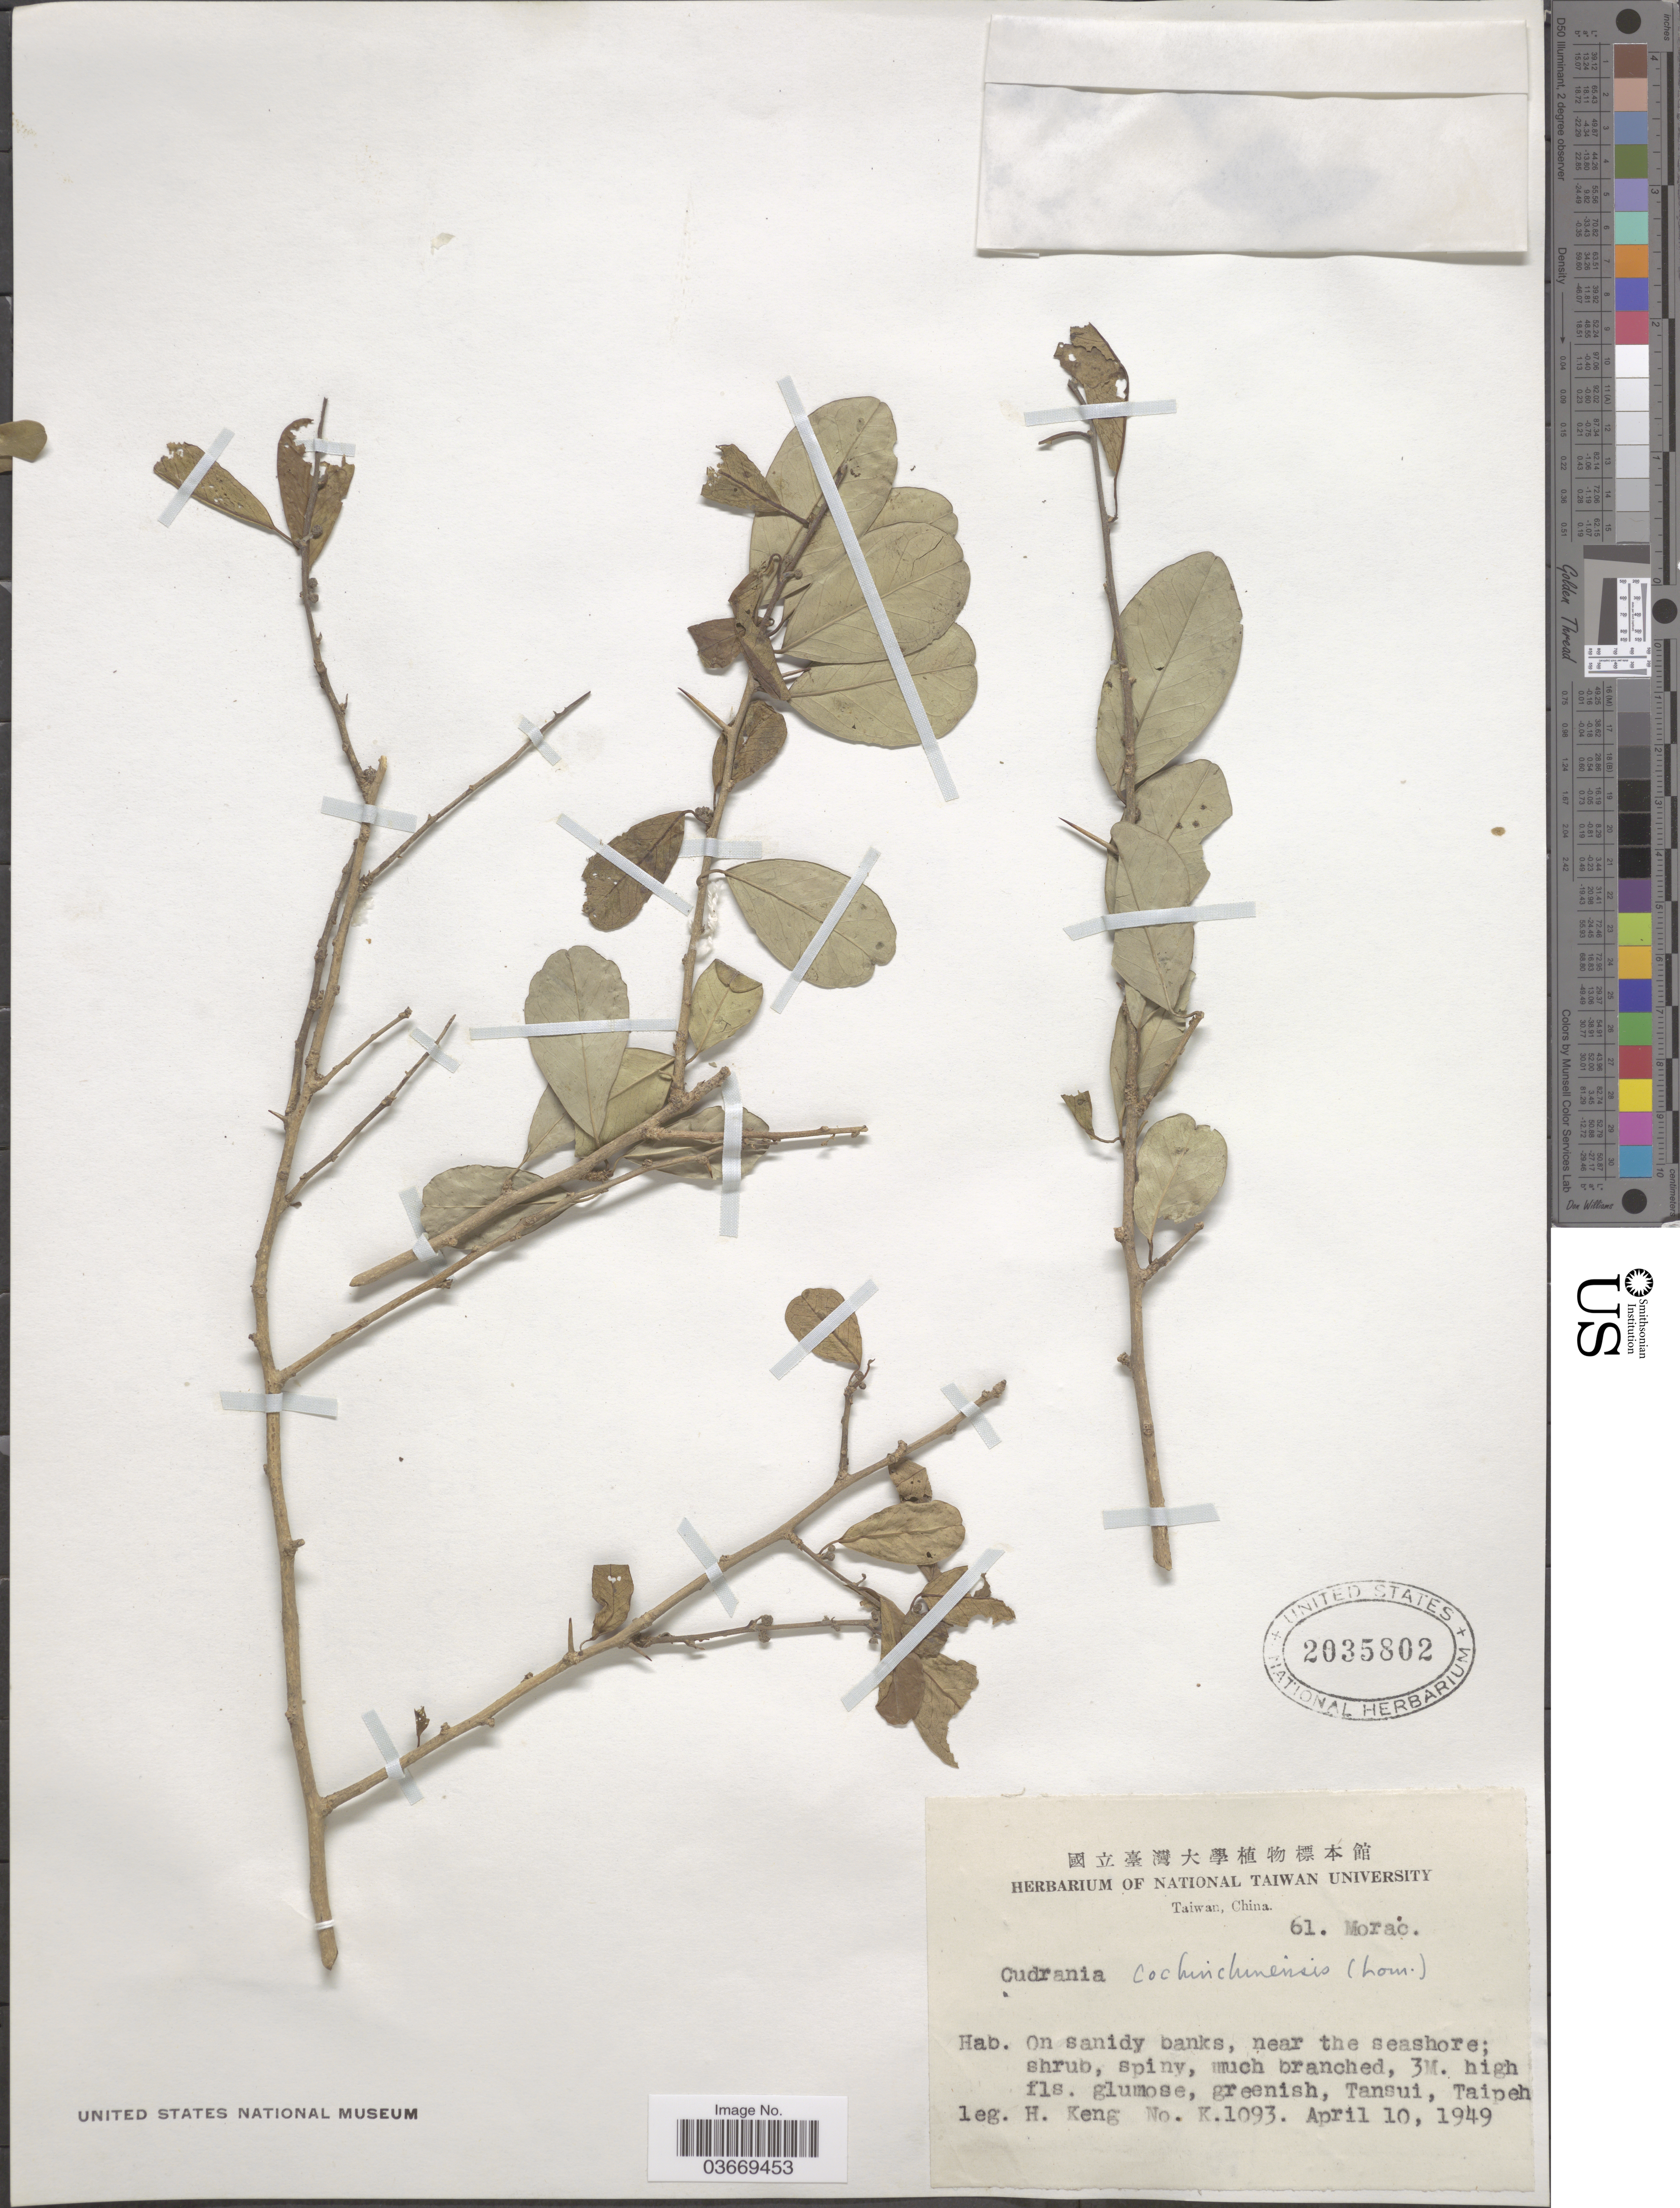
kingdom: Plantae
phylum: Tracheophyta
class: Magnoliopsida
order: Rosales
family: Moraceae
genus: Maclura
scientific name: Maclura cochinchinensis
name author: (Lour.) Corner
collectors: H. Keng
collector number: K1093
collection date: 1949-04-10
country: Taiwan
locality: Tansui, Taipeh.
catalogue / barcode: US 2035802